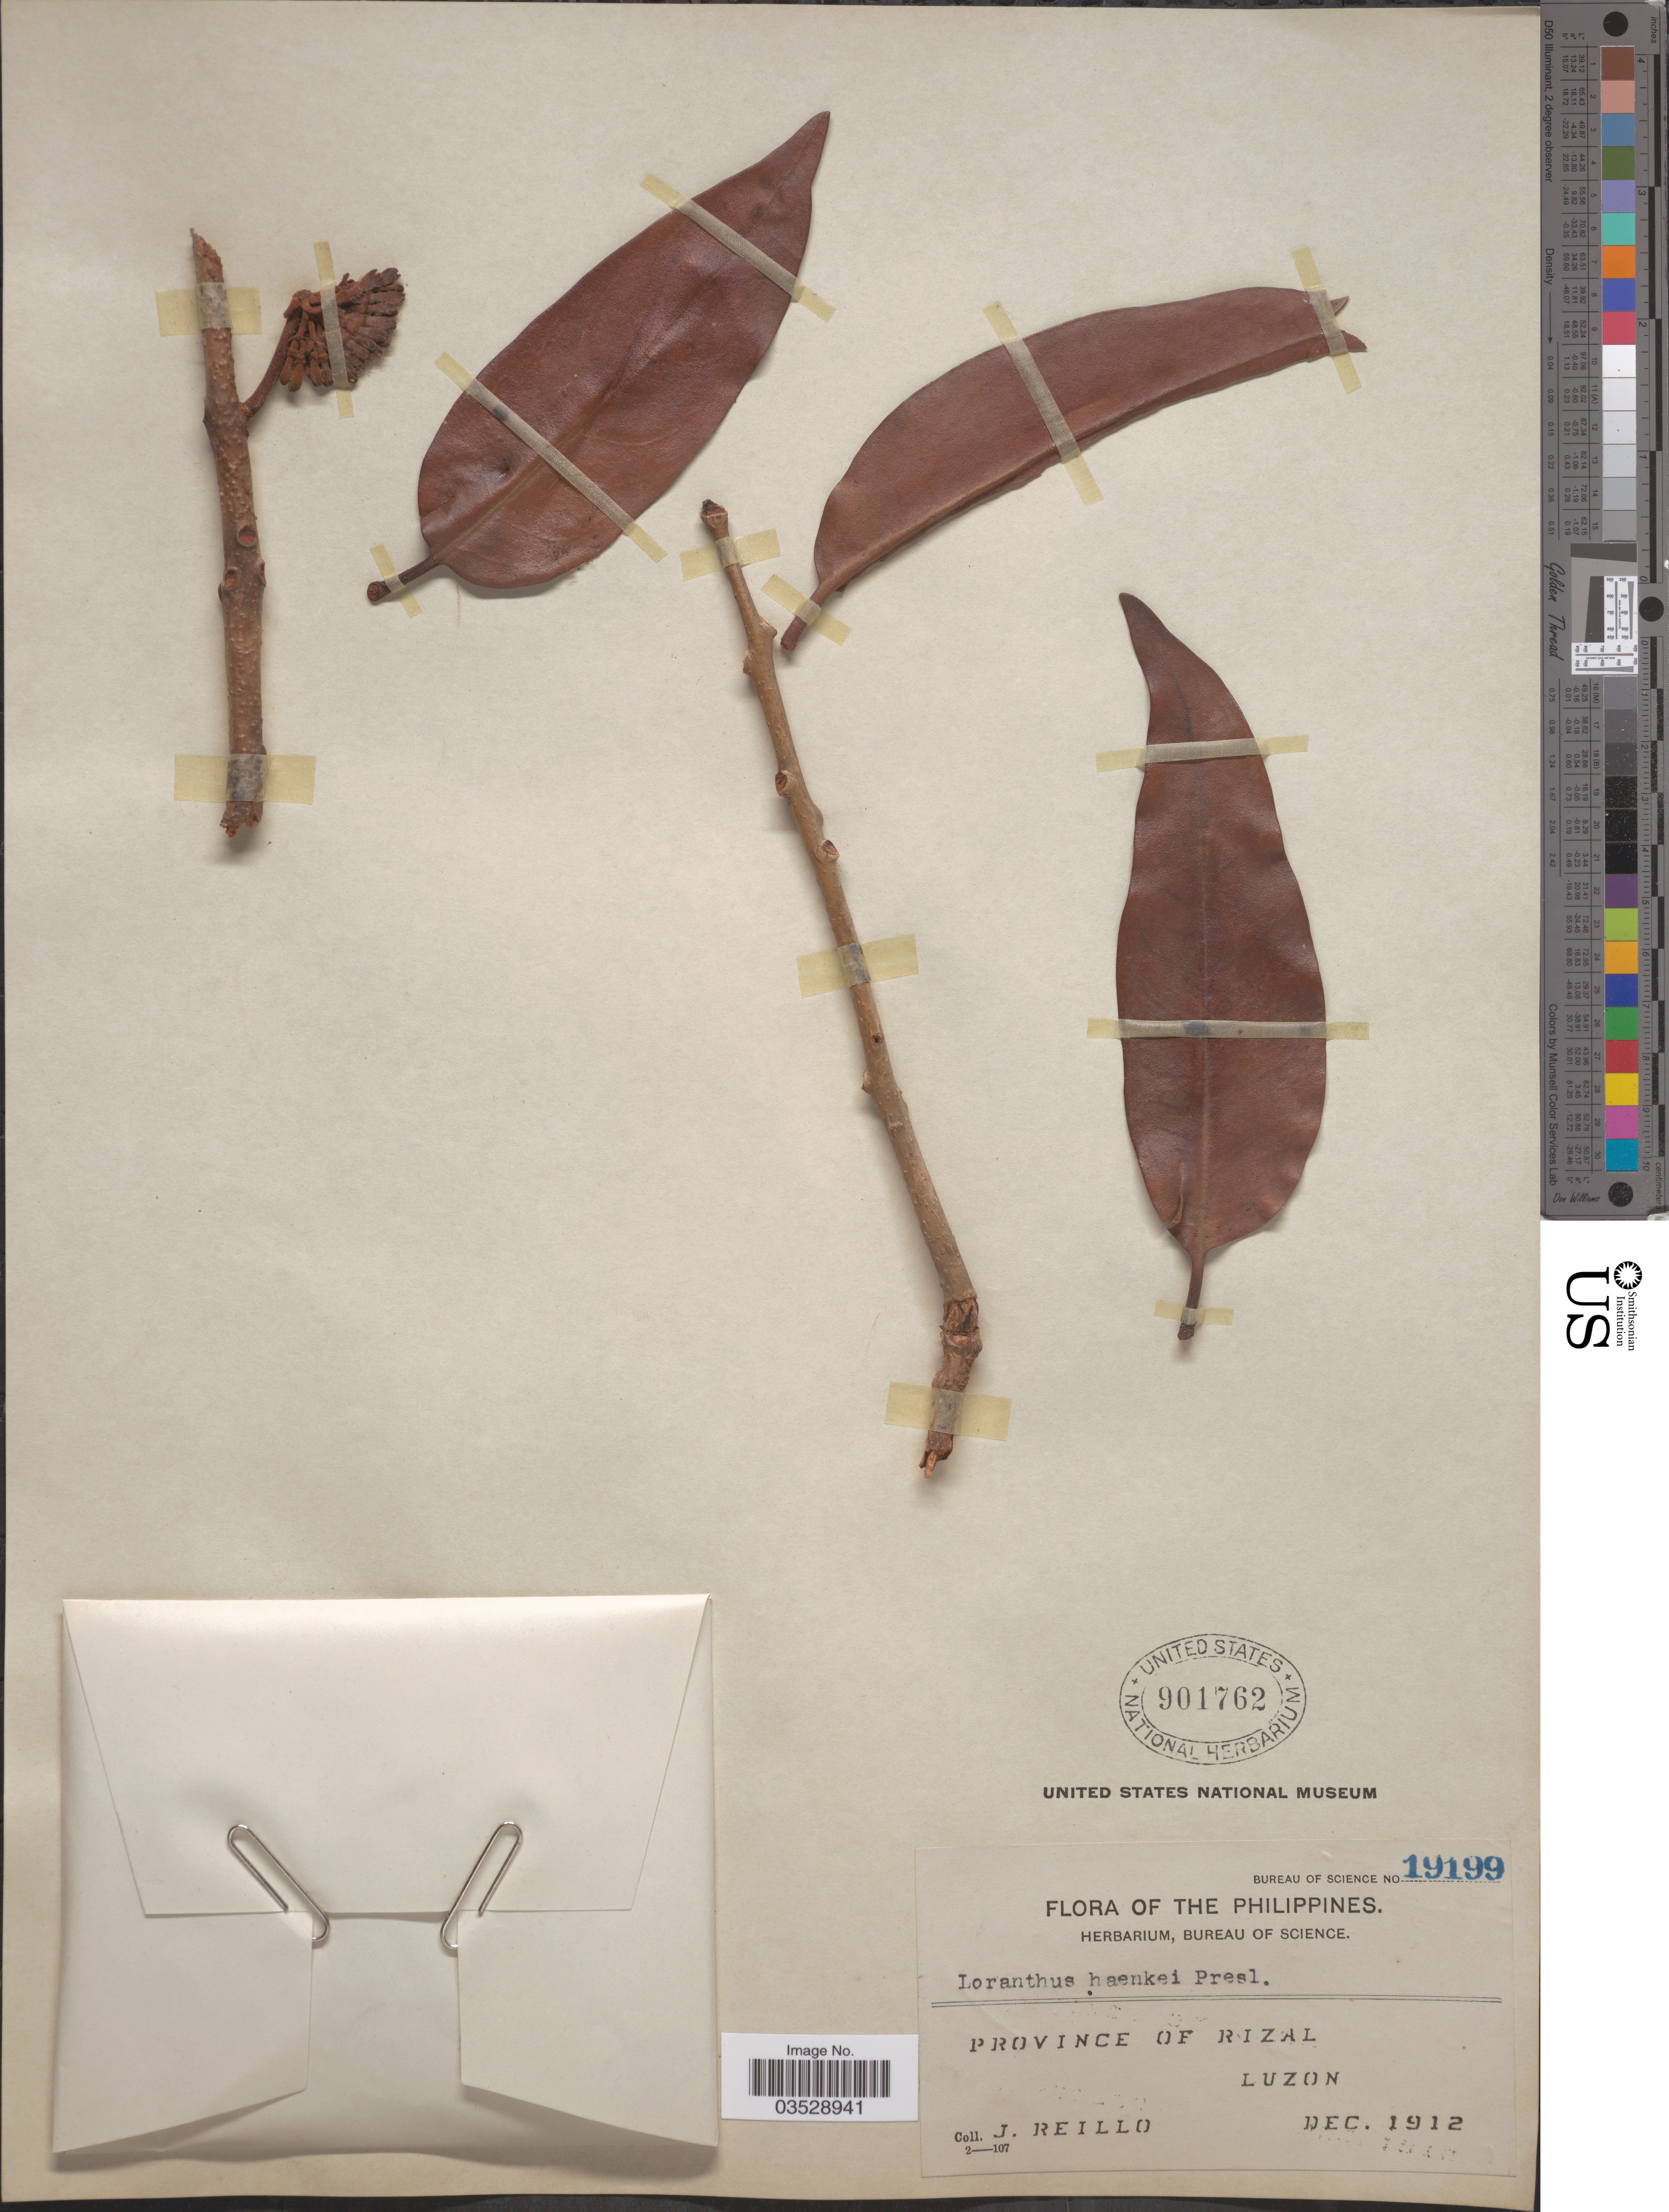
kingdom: Plantae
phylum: Tracheophyta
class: Magnoliopsida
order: Santalales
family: Loranthaceae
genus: Amyema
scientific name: Amyema haenkeana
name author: Danser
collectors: J. Reillo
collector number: Bureau of Science 19199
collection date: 1912-12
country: Philippines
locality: Province of Rizal, Luzon.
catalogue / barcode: US 901762